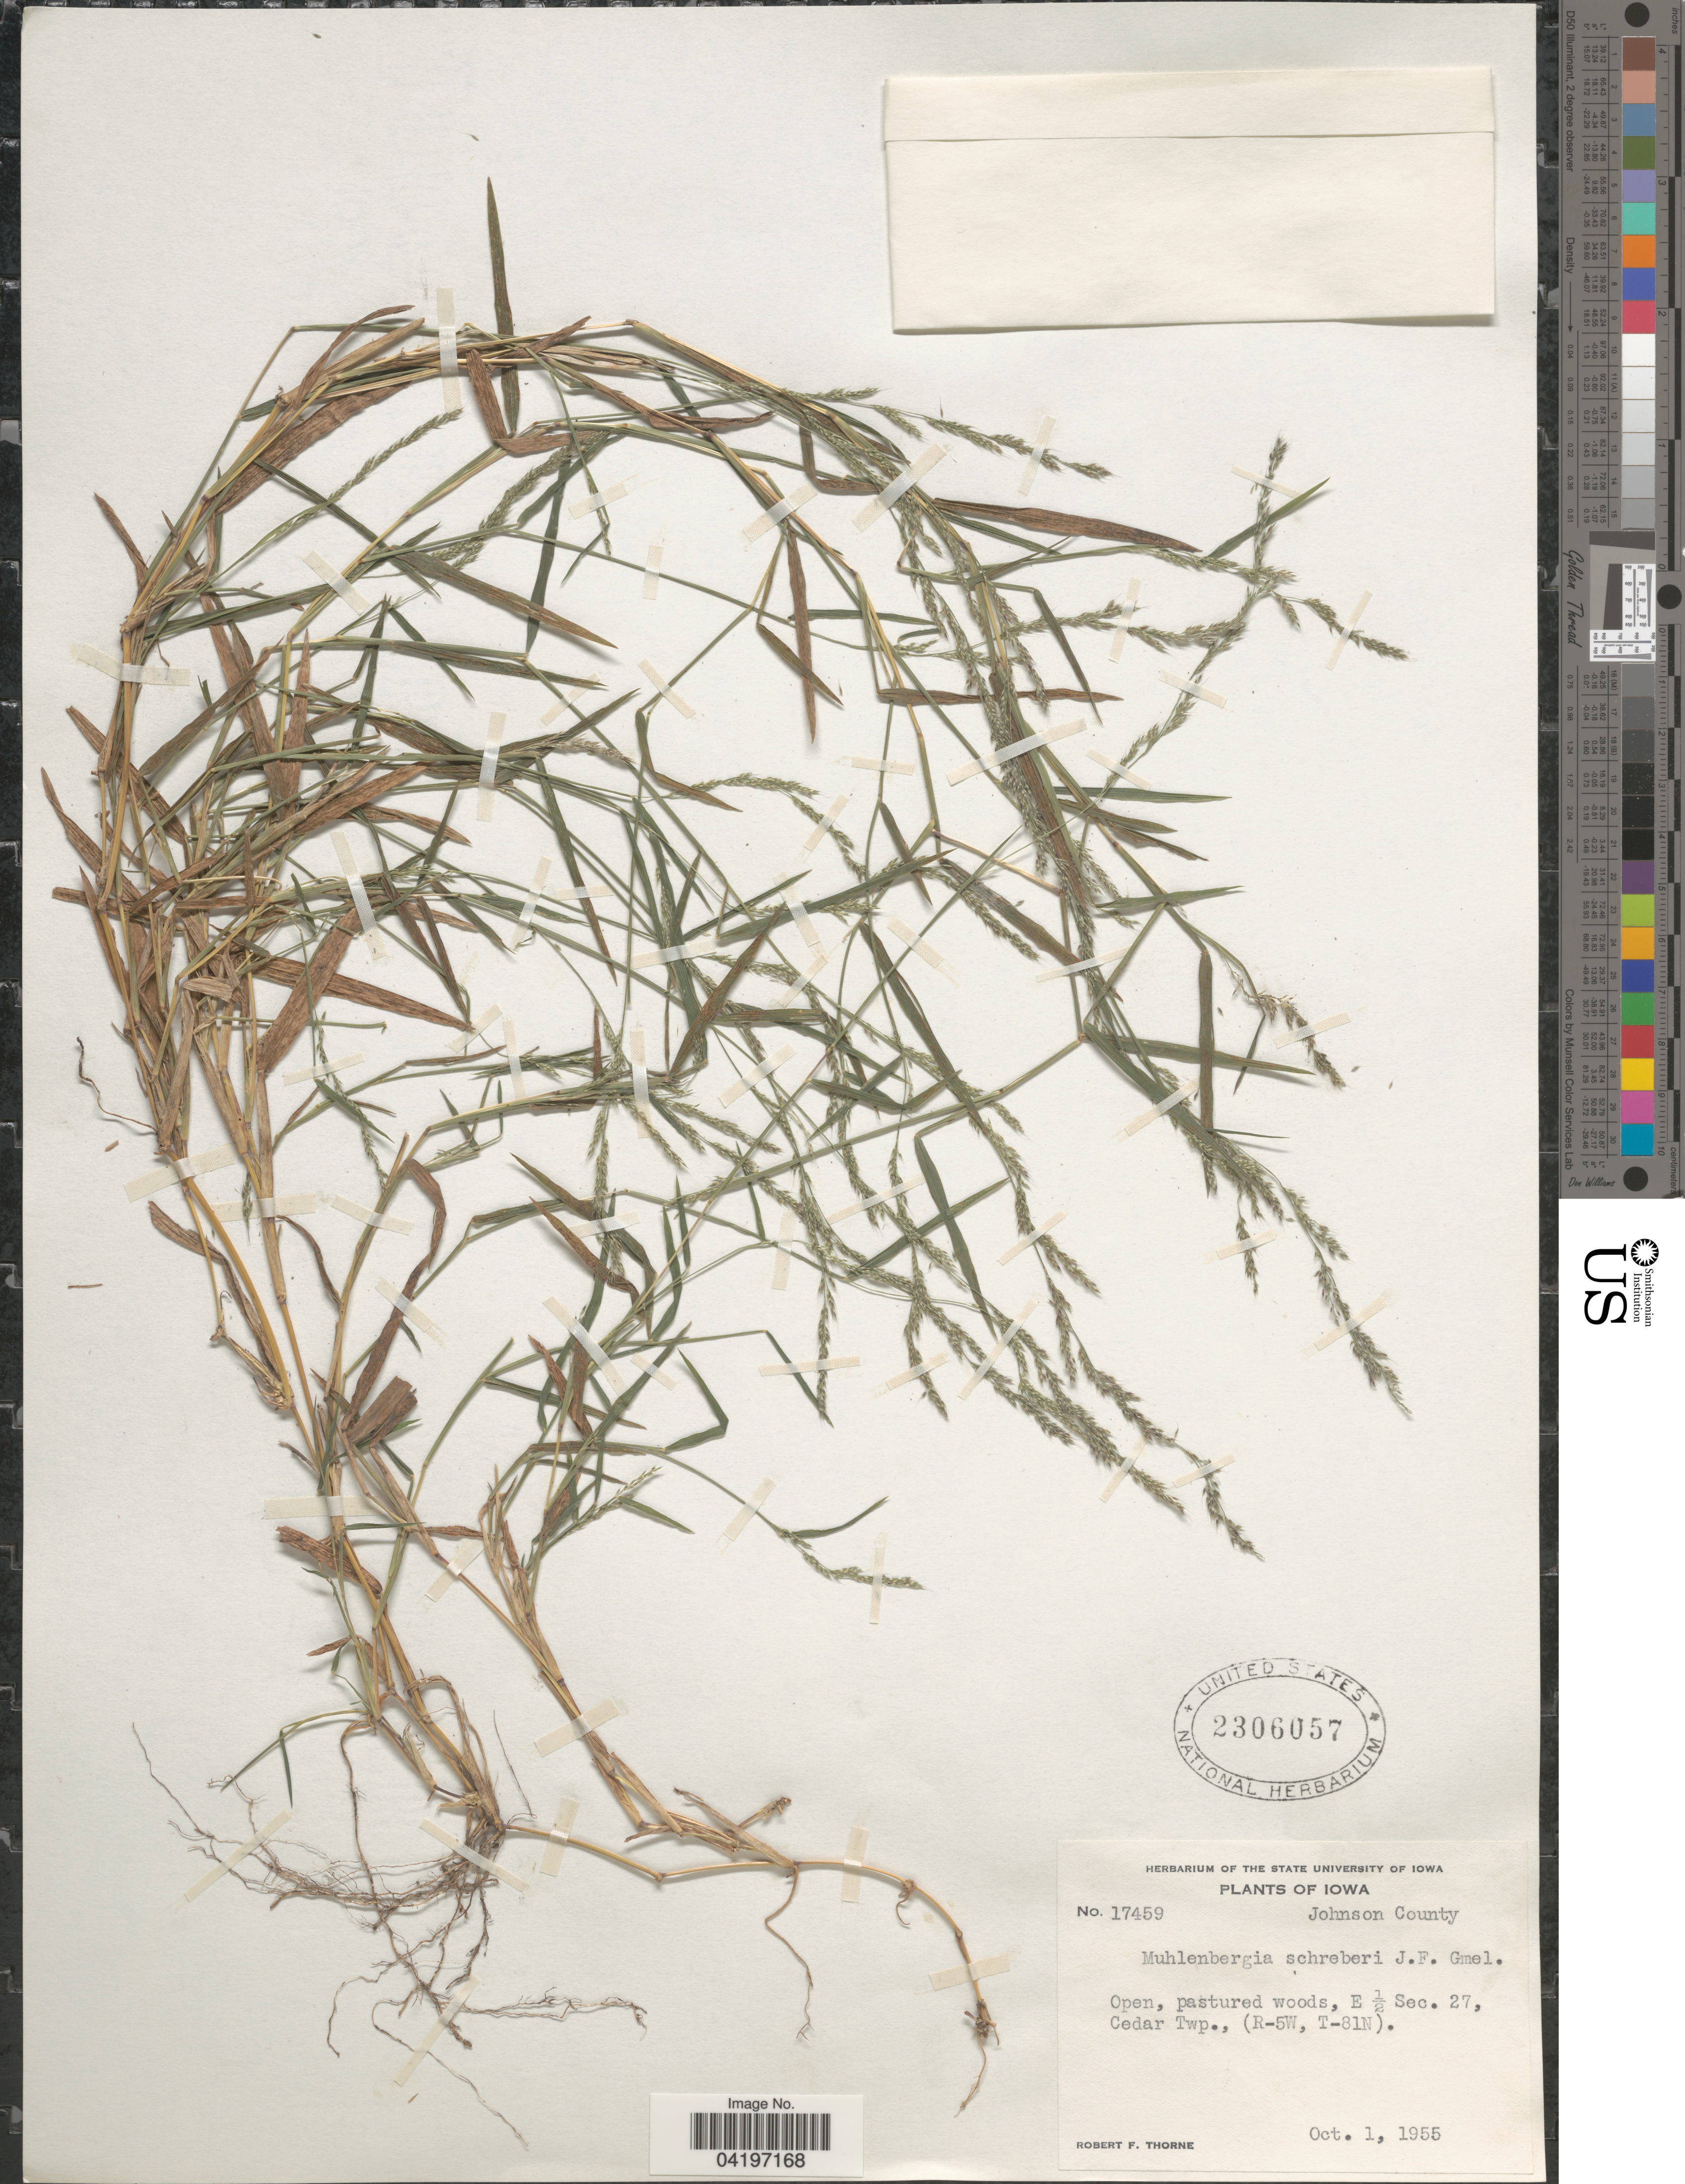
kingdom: Plantae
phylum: Tracheophyta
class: Liliopsida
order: Poales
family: Poaceae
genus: Muhlenbergia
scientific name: Muhlenbergia schreberi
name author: J.F. Gmel.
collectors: R. F. Thorne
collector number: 17459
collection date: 1955-10-01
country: United States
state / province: Iowa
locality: Johnson County. Open, pastured woods, E ½ Sec. 27, Cedar Twp., (R-5W, T-81N).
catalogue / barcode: US 2306057